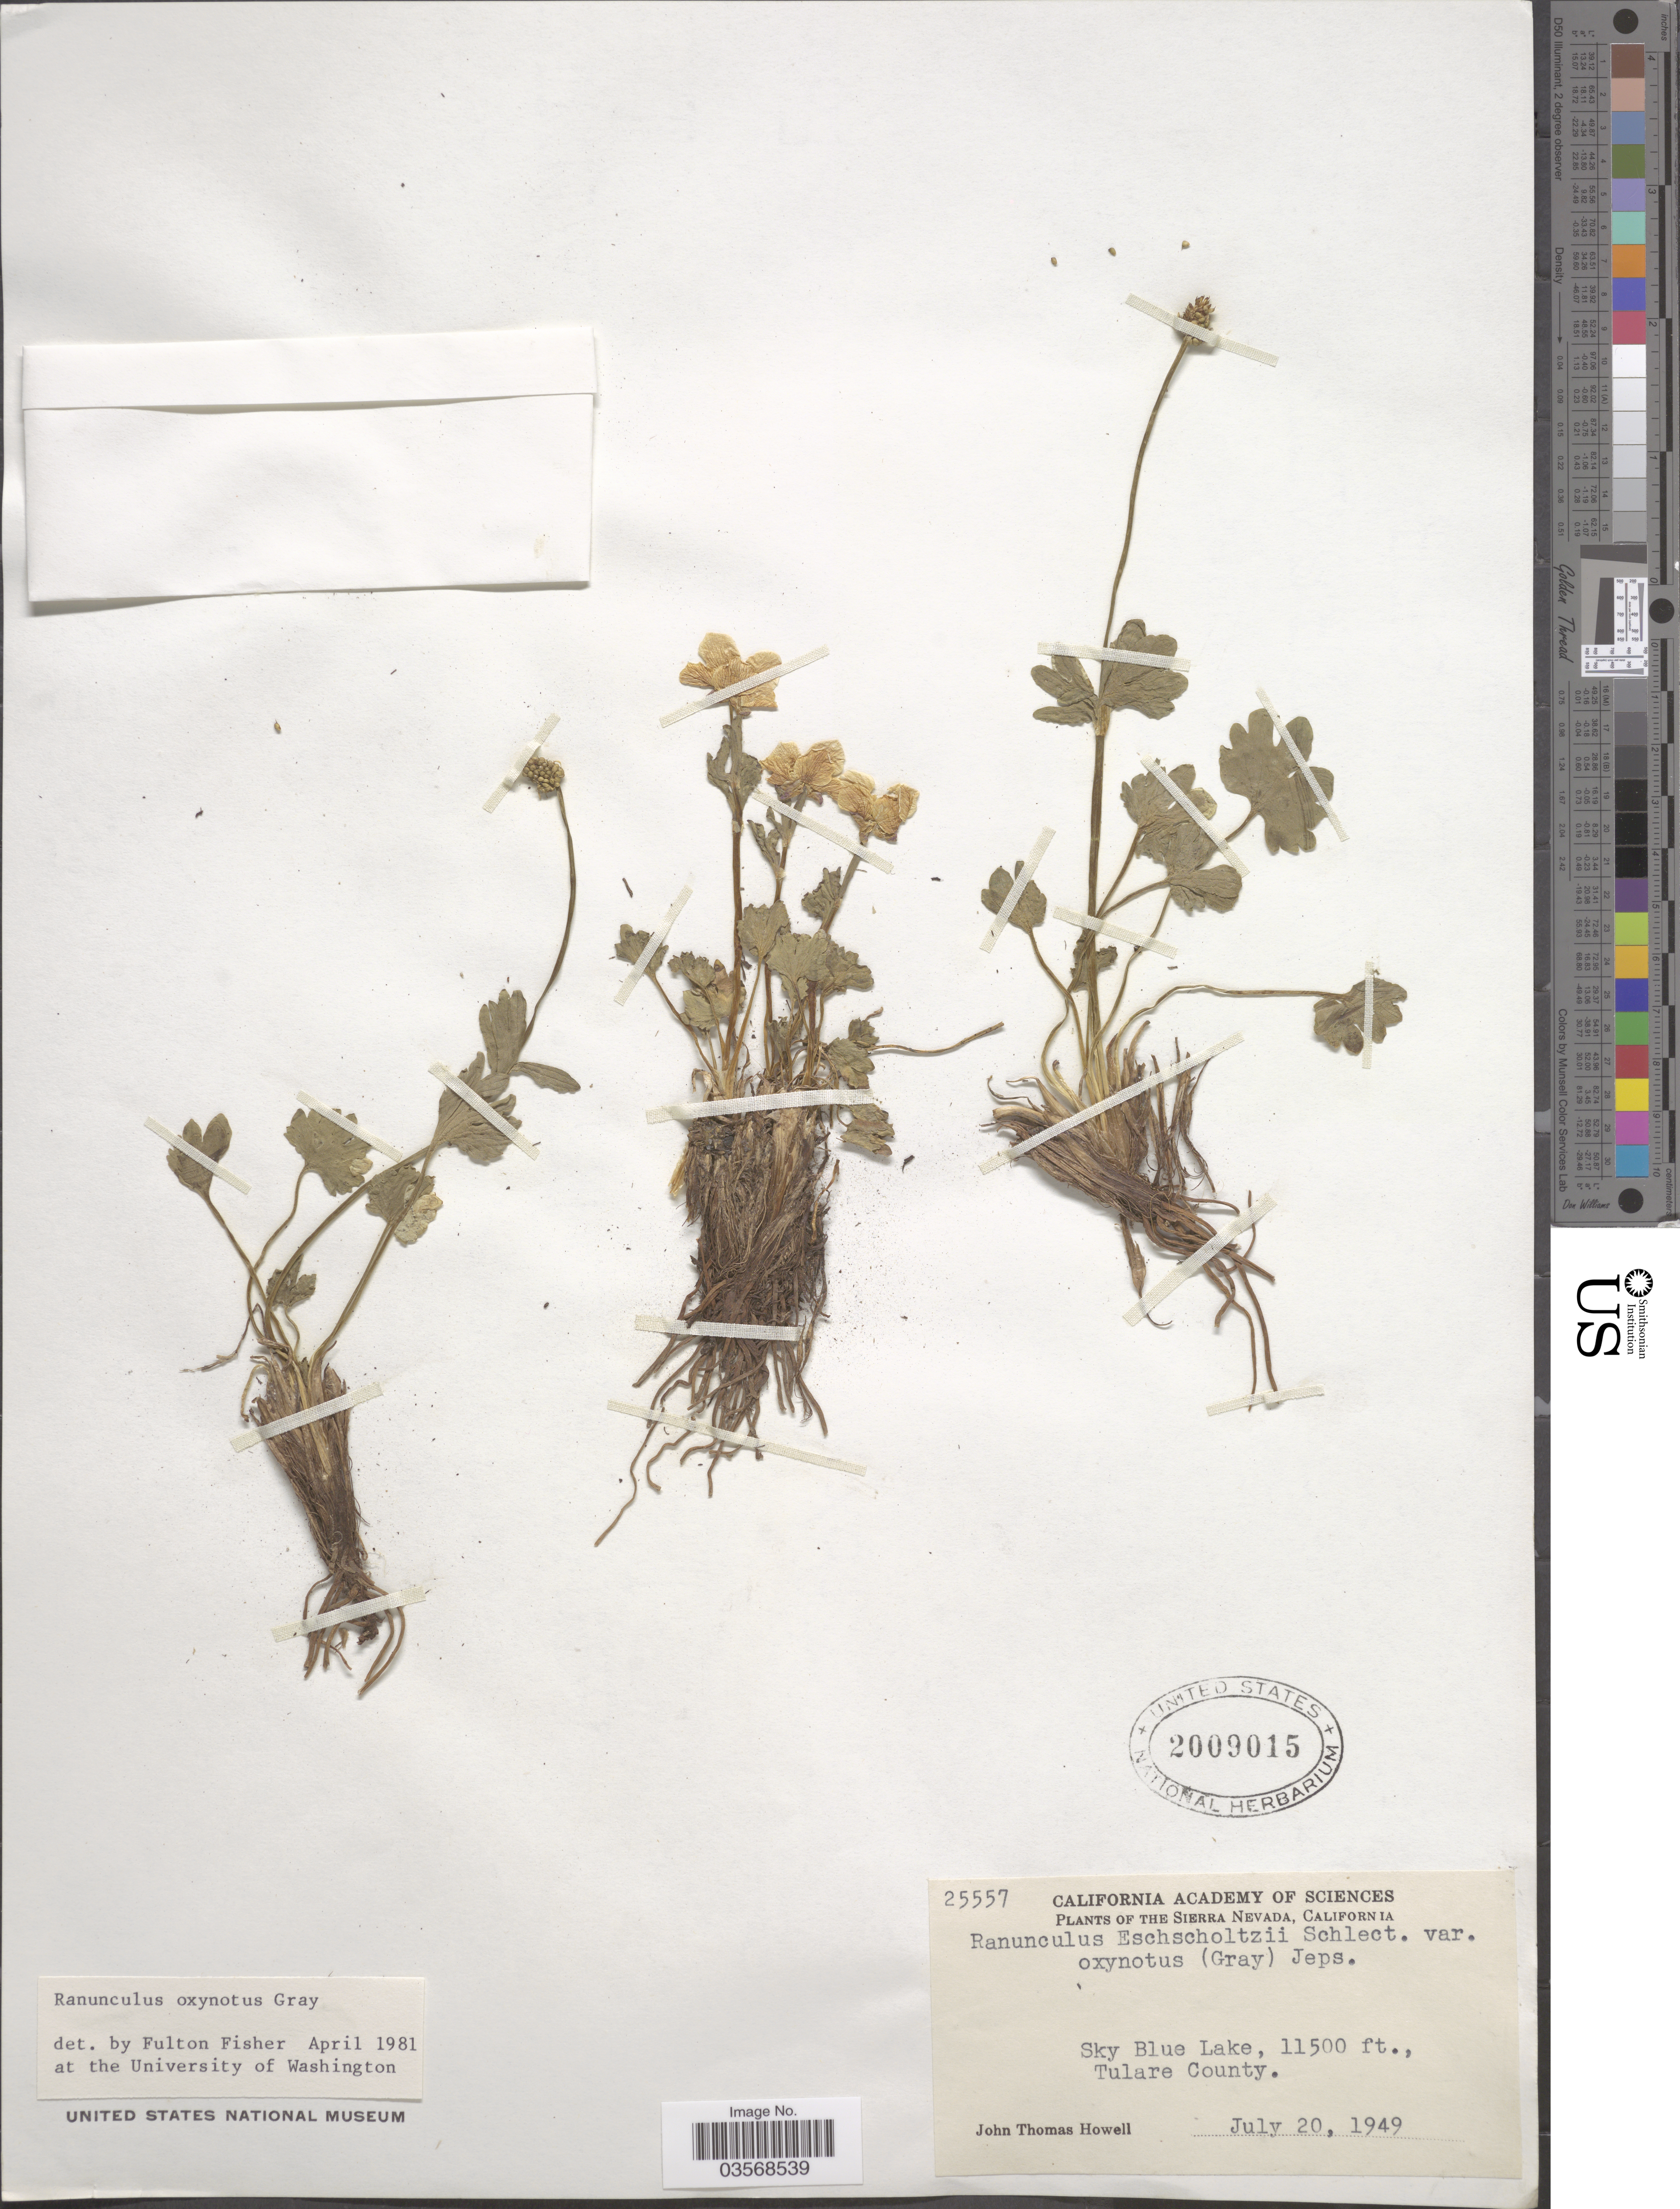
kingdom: Plantae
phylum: Tracheophyta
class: Magnoliopsida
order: Ranunculales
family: Ranunculaceae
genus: Ranunculus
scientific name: Ranunculus oxynotus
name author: A. Gray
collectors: J. T. Howell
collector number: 25557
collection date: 1949-07-20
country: United States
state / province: California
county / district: Tulare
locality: The Sierra Nevada. Sky Blue Lake. Tulare County.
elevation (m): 3505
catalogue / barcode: US 2009015